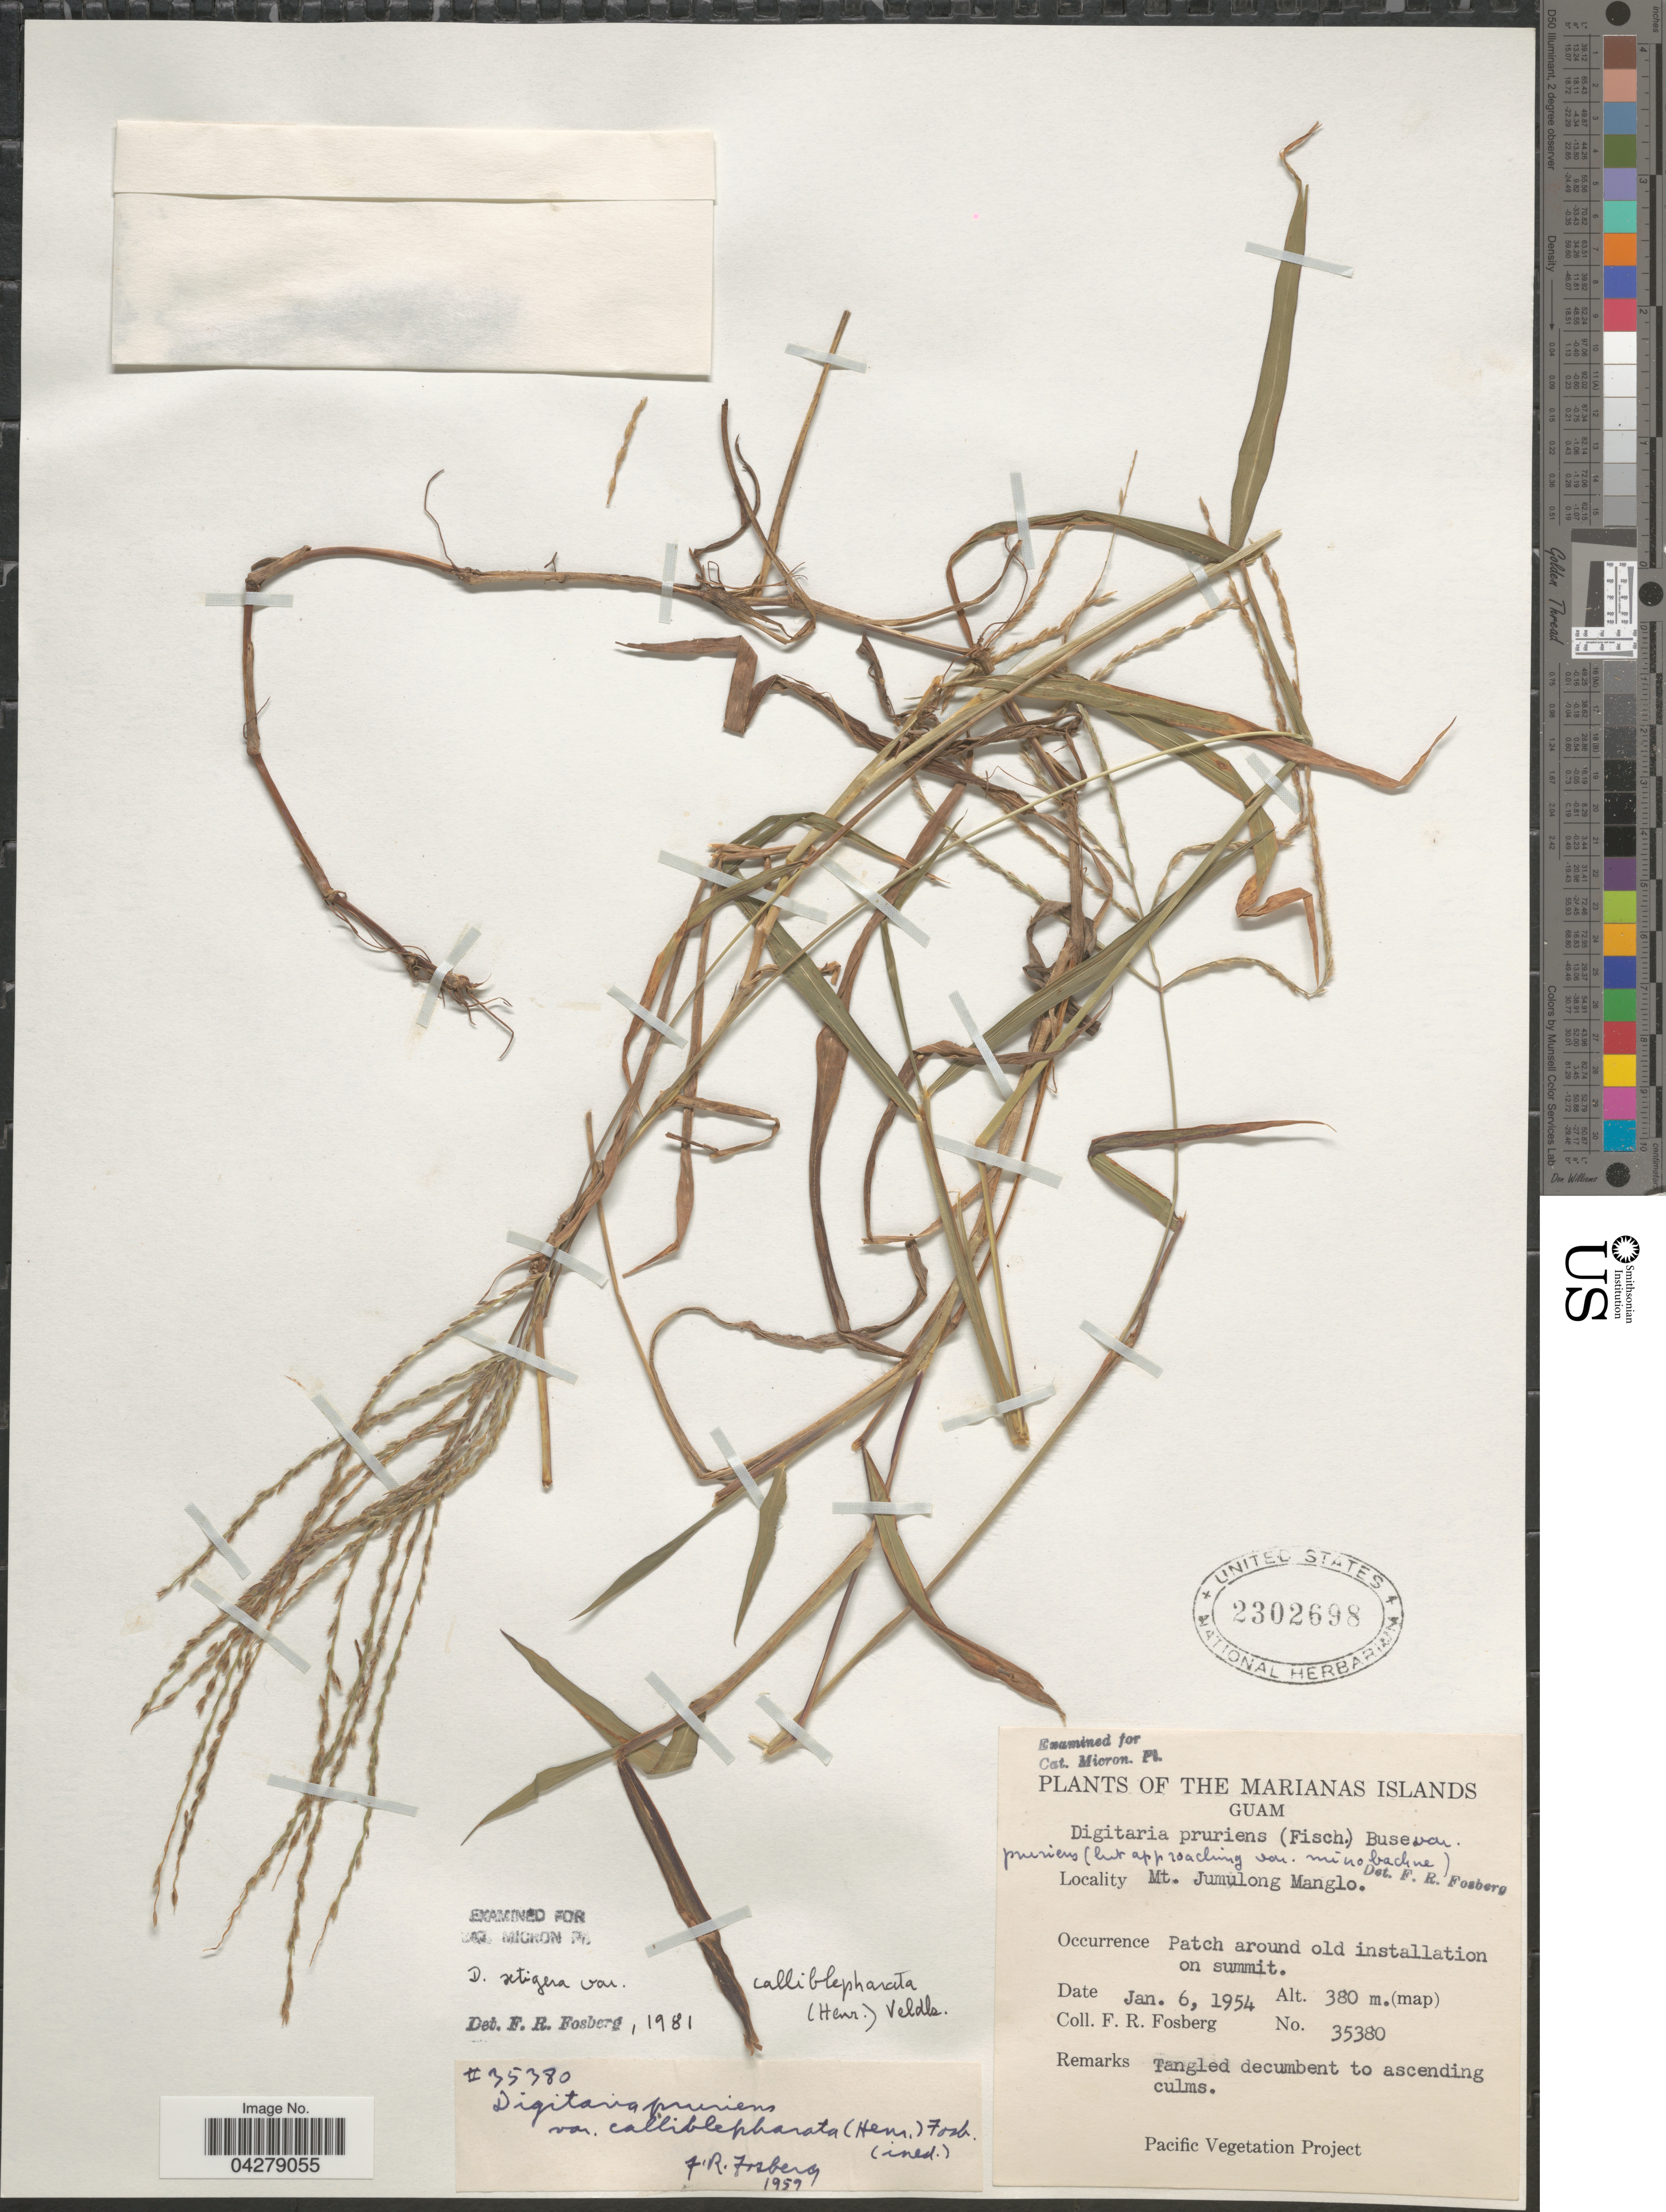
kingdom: Plantae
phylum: Tracheophyta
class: Liliopsida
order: Poales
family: Poaceae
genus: Digitaria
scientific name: Digitaria setigera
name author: Roth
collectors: F. R. Fosberg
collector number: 35380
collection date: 1954-01-06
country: Guam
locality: Marianas Islands. Mt. Jumulong Manglo. Patch around old installation on summit.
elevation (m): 380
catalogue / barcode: US 2302698